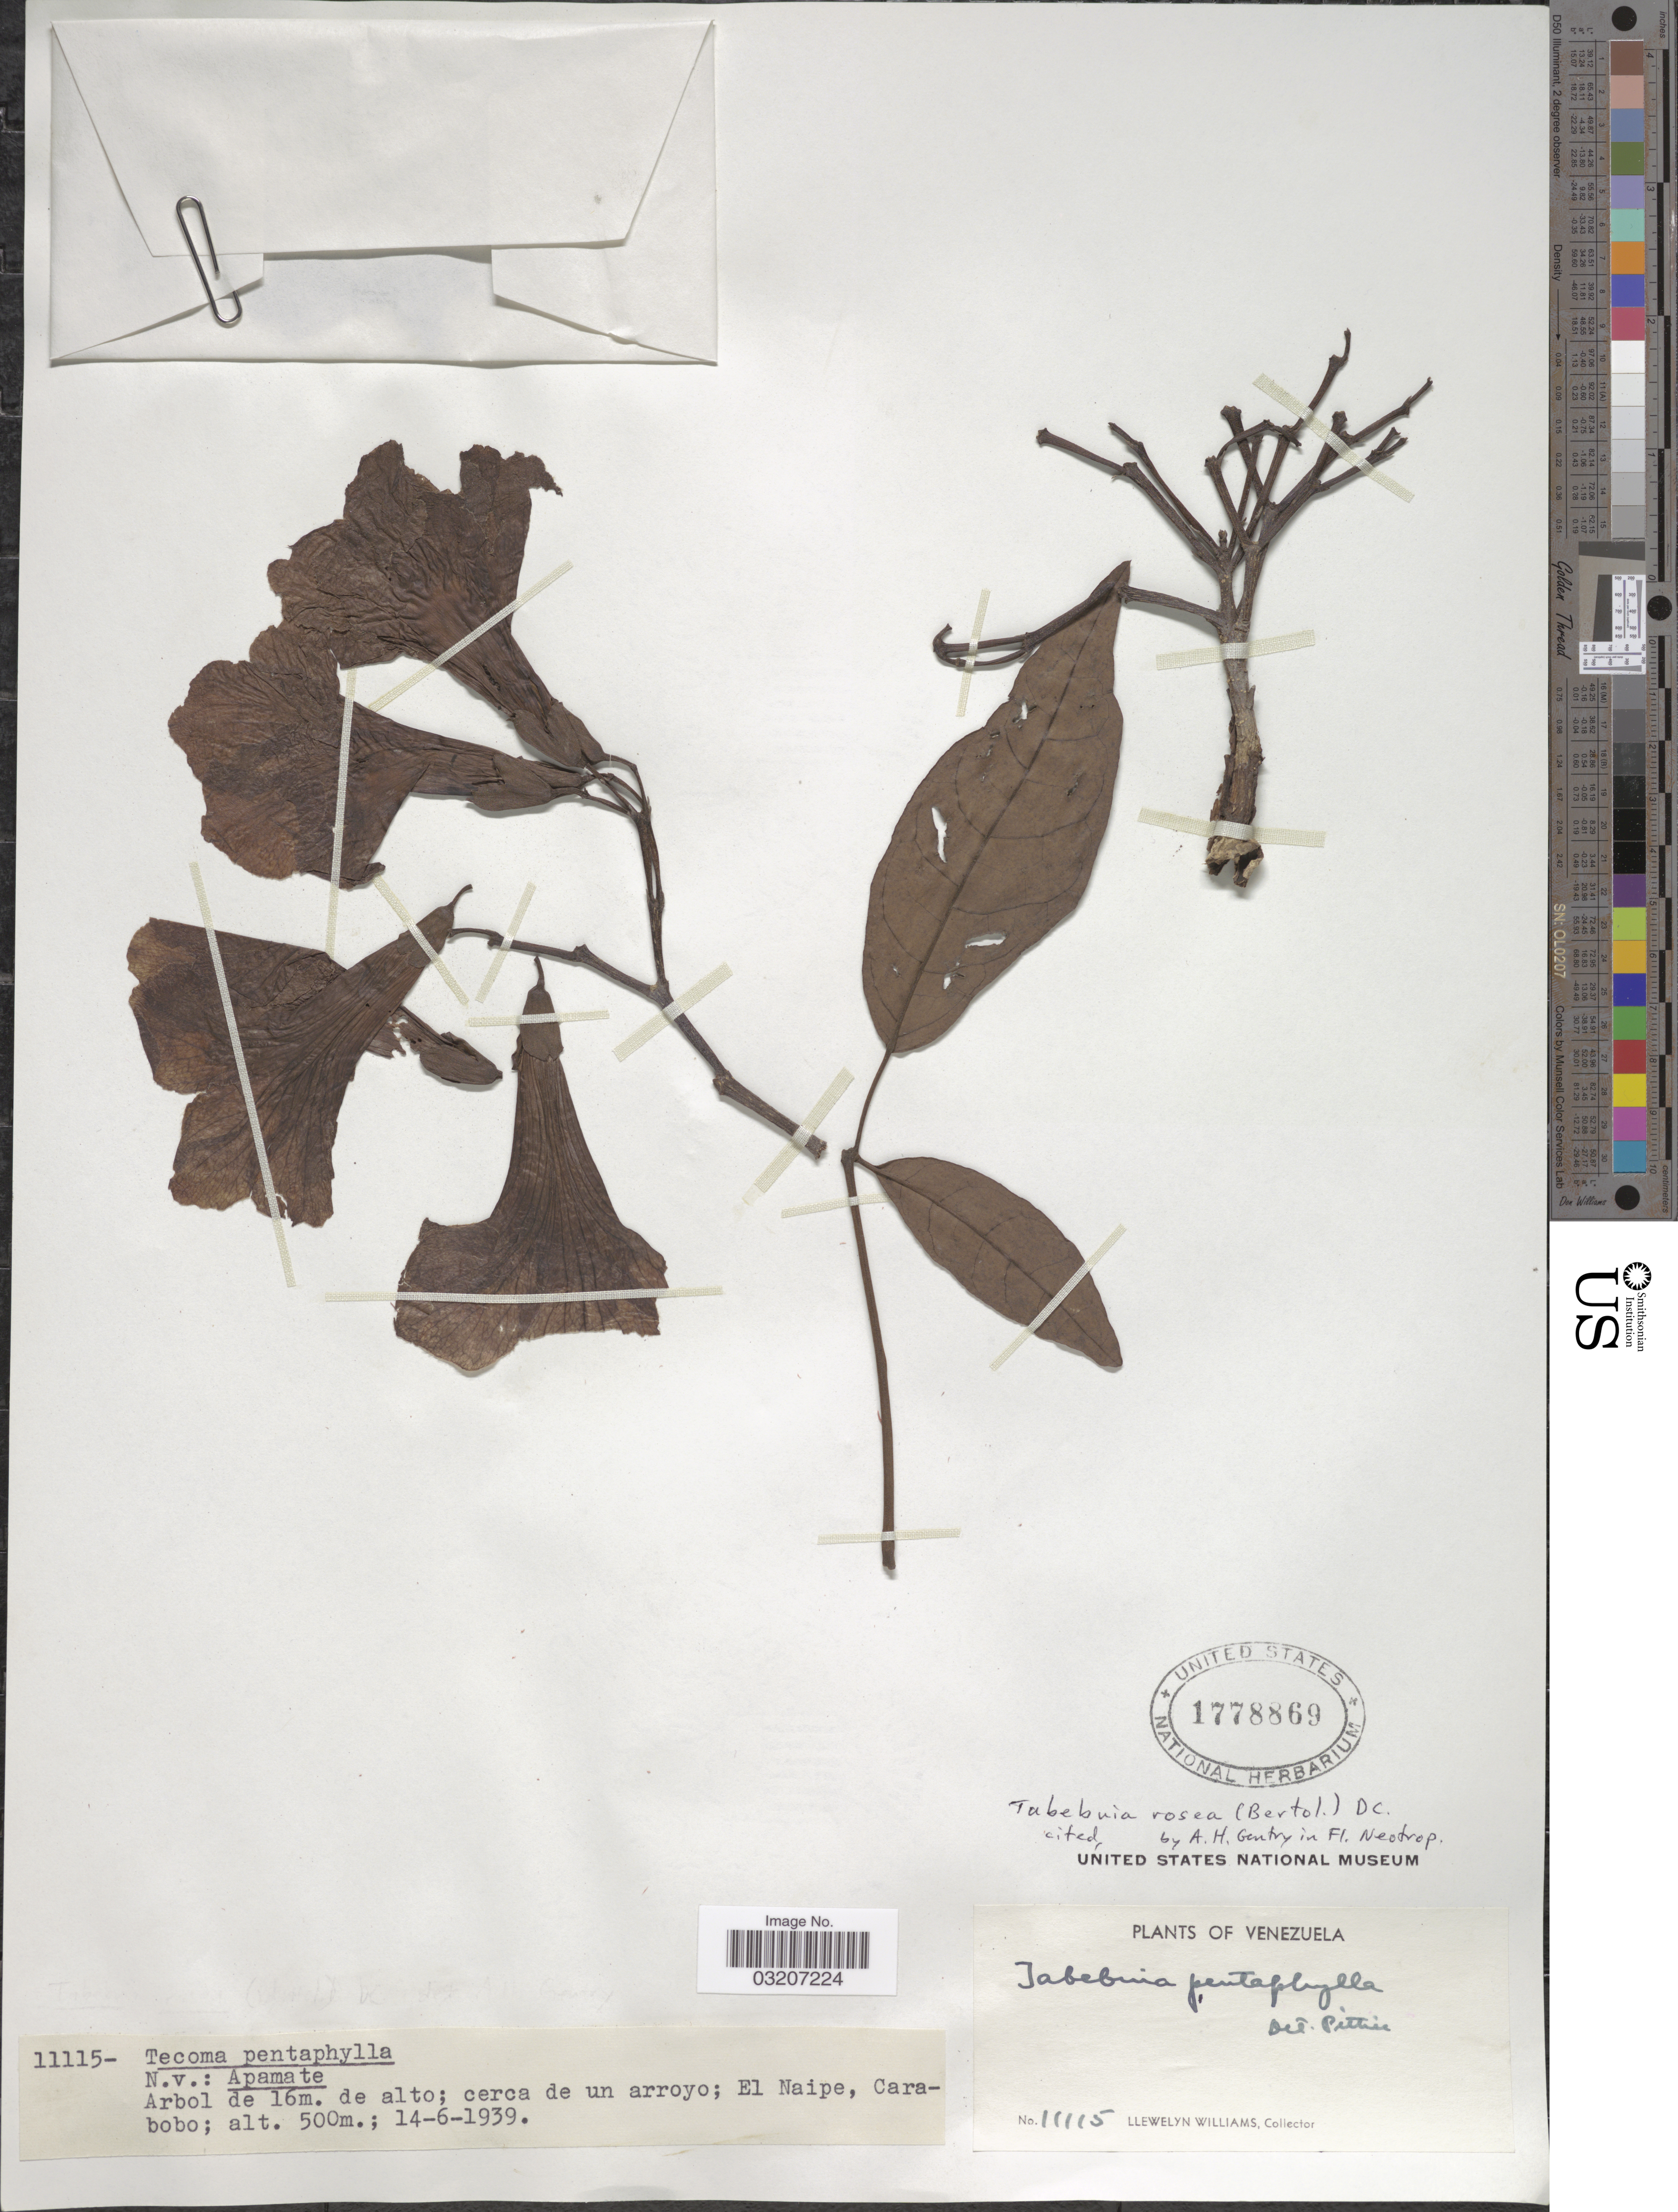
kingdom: Plantae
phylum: Tracheophyta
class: Magnoliopsida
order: Lamiales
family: Bignoniaceae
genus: Tabebuia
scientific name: Tabebuia rosea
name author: (Bertol.) DC.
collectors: Ll. Williams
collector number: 11115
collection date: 1939-06-14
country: Venezuela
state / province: Carabobo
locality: El Naipe, Carabobo.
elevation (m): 500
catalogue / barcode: US 1778869